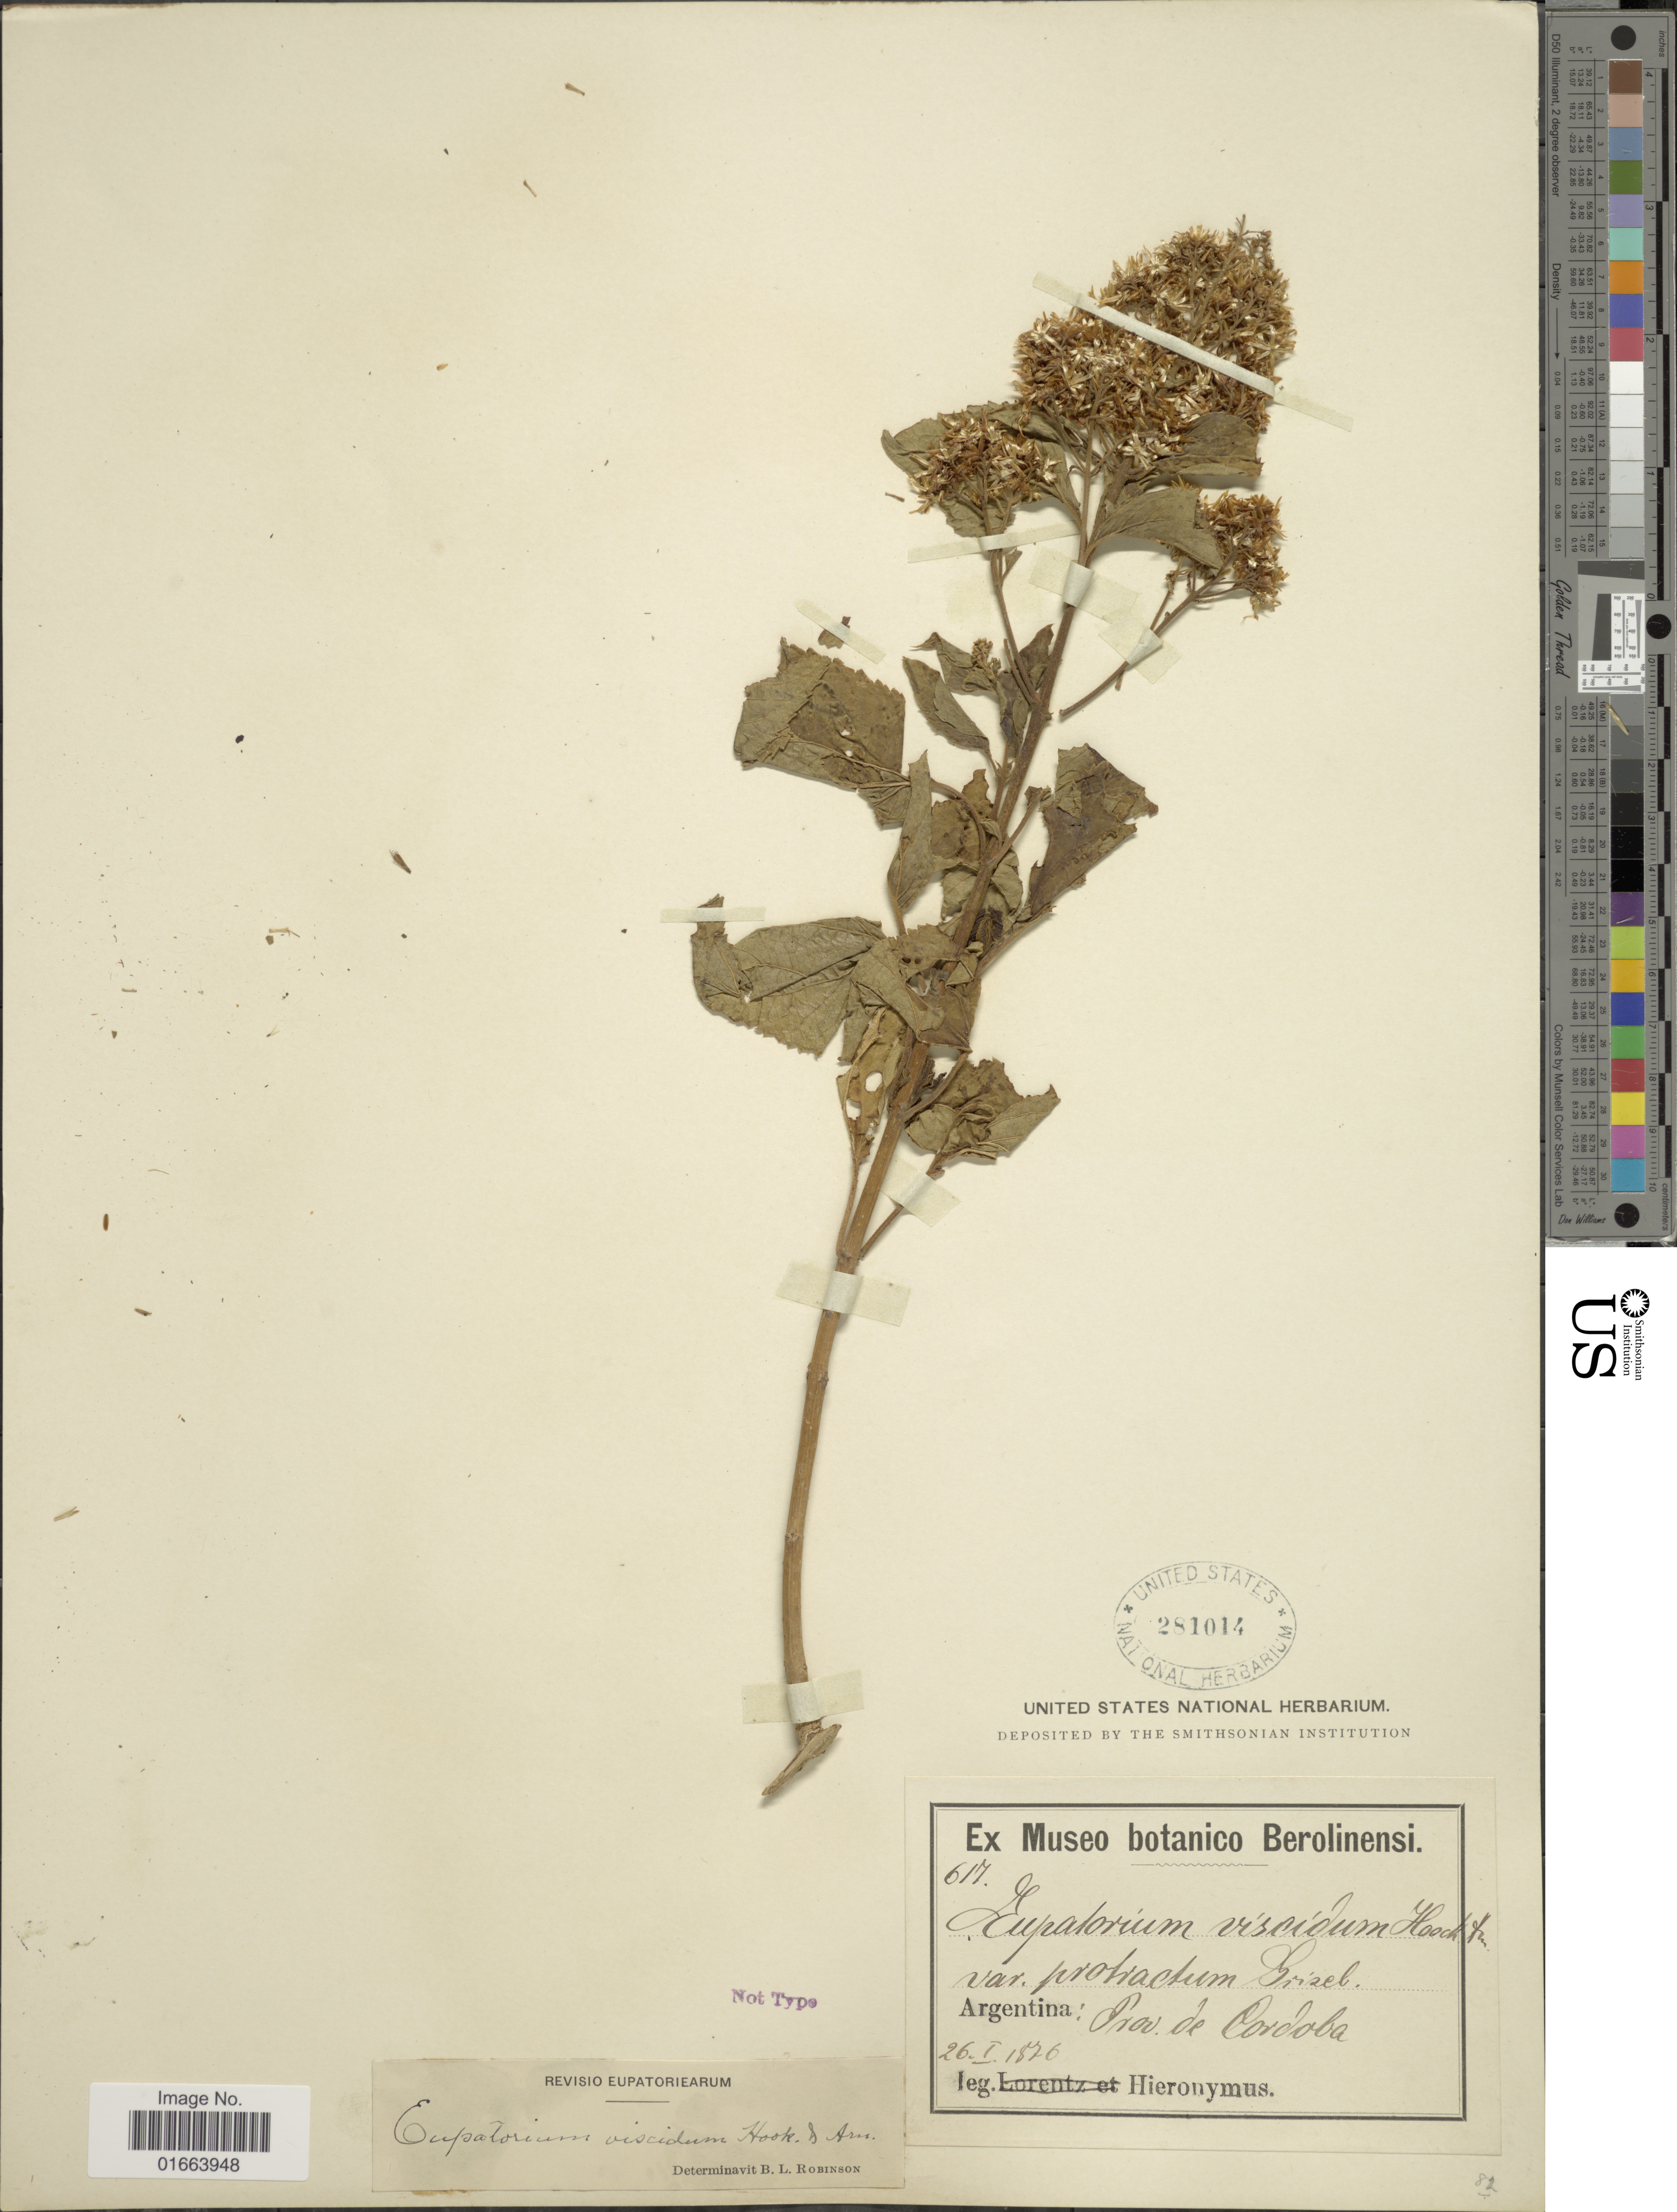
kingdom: Plantae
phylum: Tracheophyta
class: Magnoliopsida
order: Asterales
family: Asteraceae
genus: Lorentzianthus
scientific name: Lorentzianthus viscidus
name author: (Hook. & Arn.) R.M. King & H. Rob.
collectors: -. Hieronymus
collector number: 617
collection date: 1876-01-26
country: Argentina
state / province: Cordoba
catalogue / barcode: US 281014